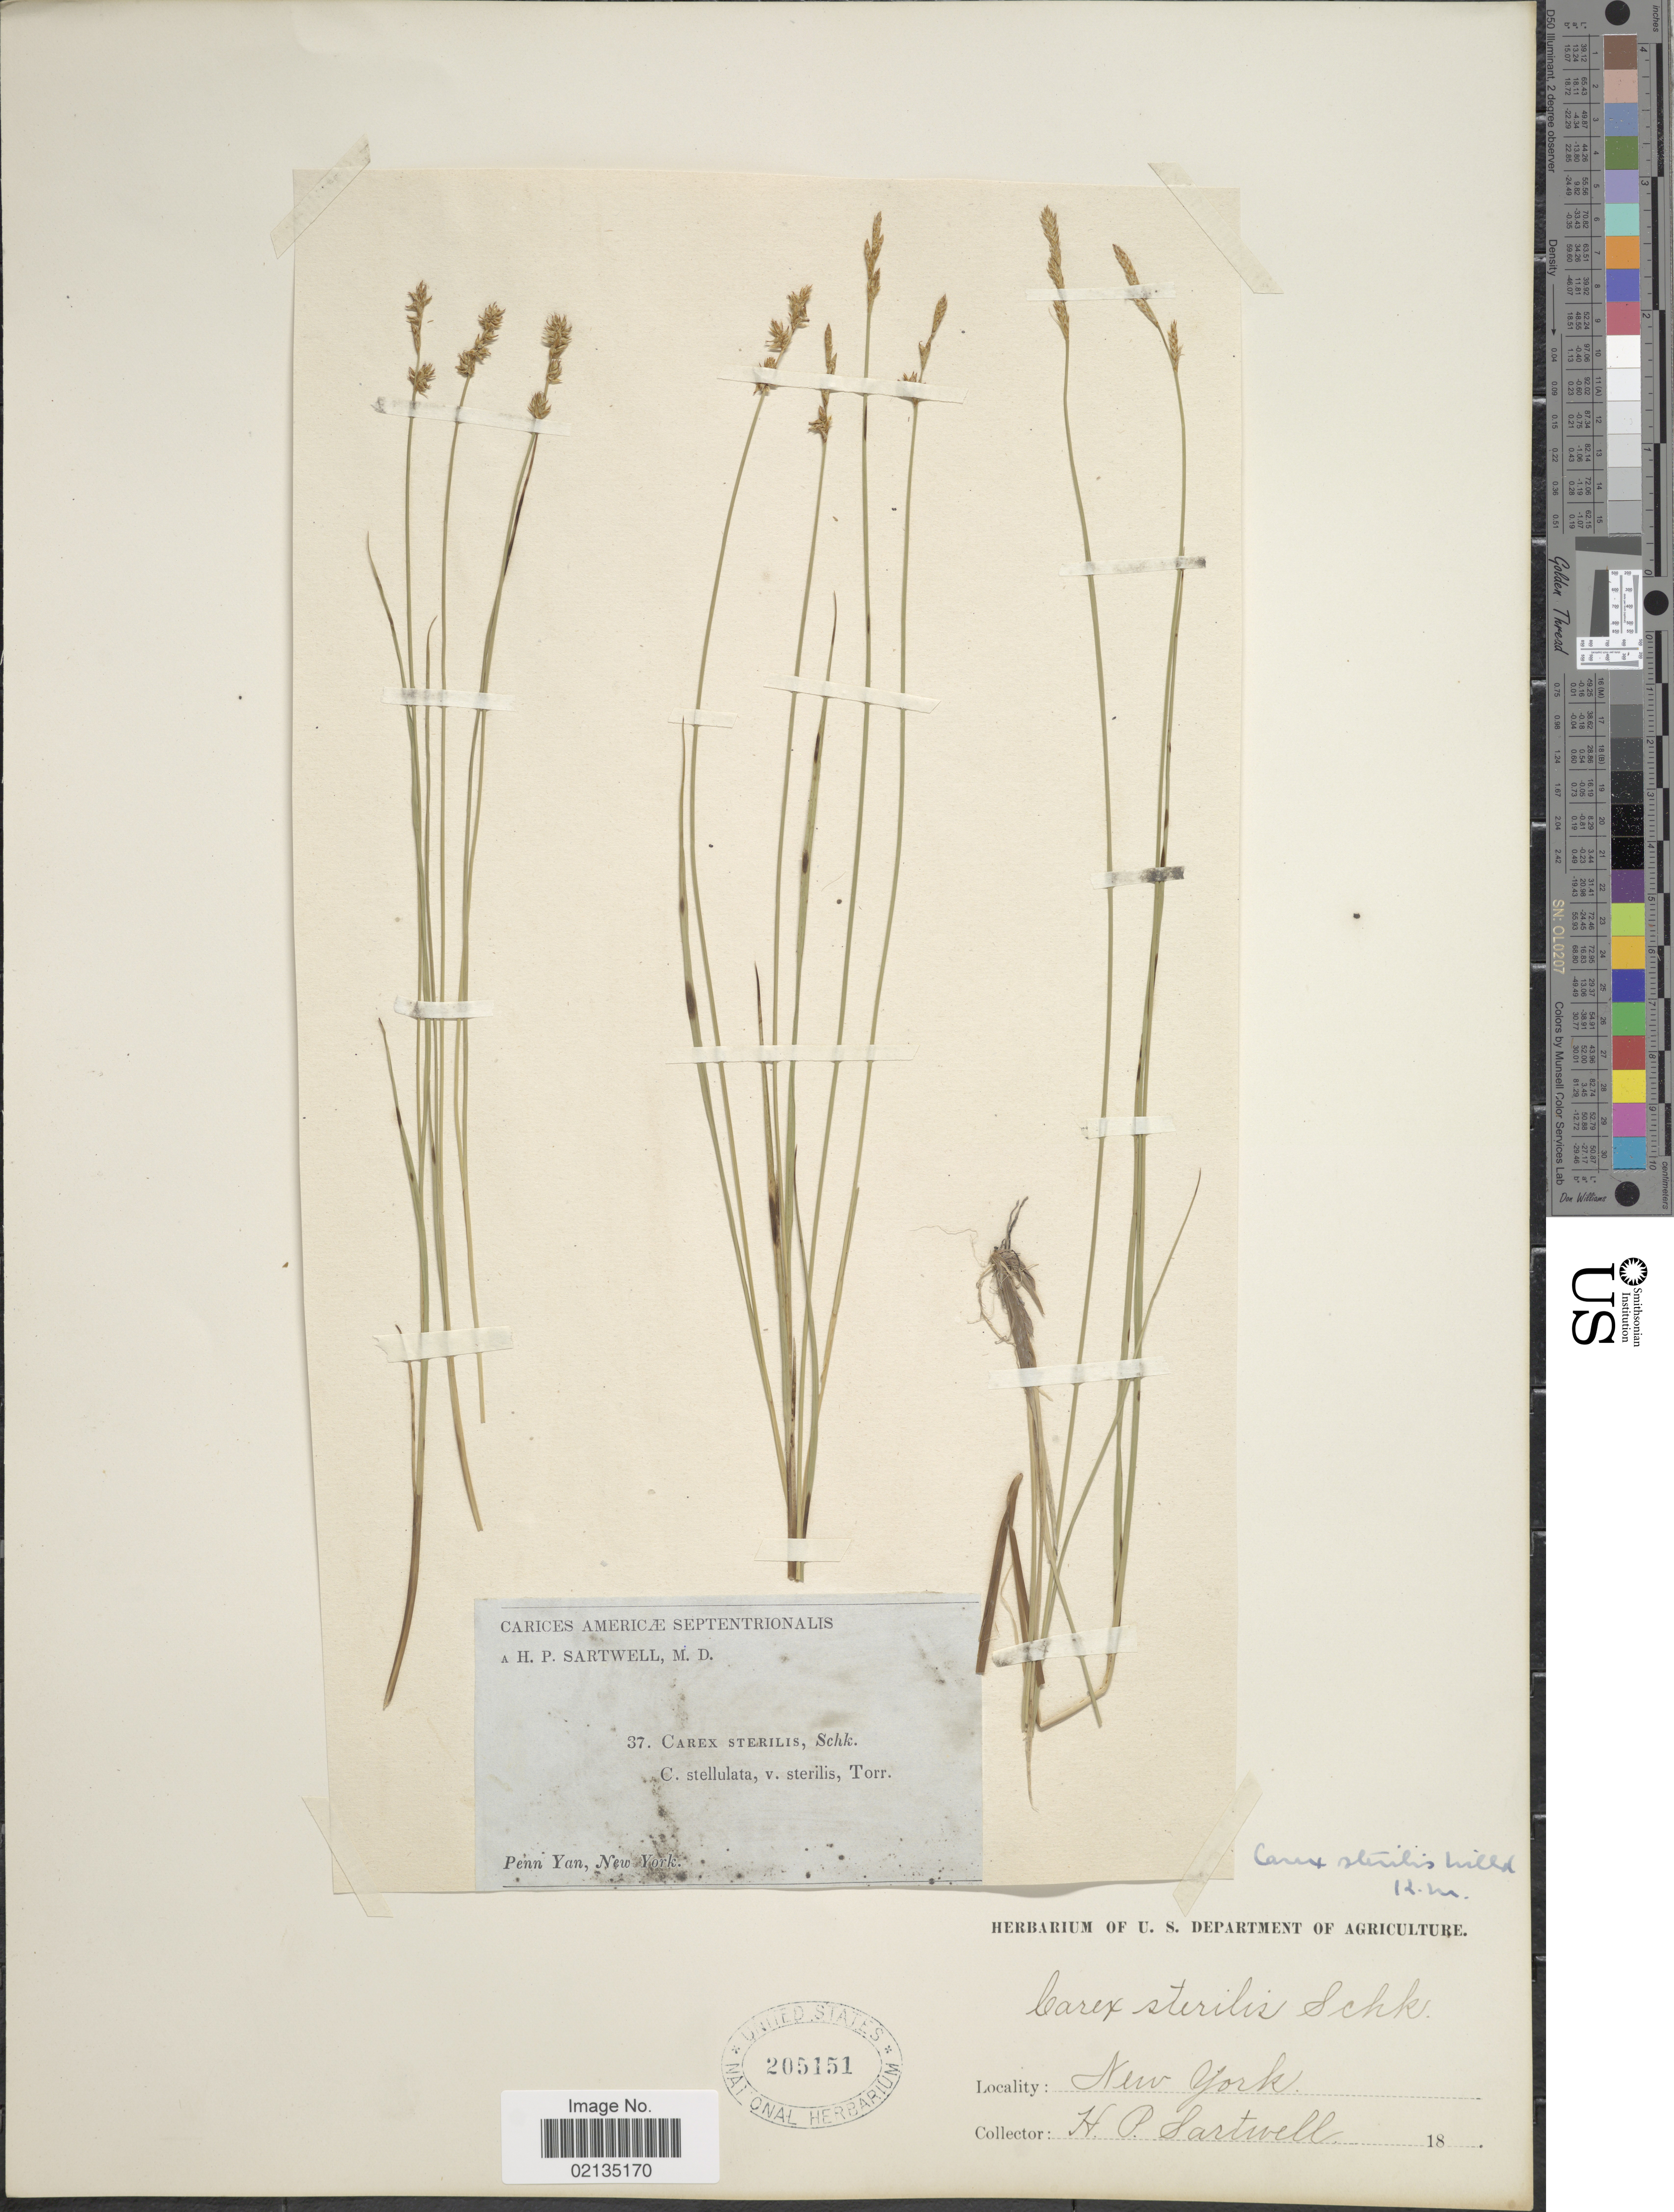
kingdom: Plantae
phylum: Tracheophyta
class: Liliopsida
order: Poales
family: Cyperaceae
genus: Carex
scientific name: Carex sterilis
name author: Willd.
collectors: H. P. Sartwell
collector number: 37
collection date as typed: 18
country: United States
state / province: New York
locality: Penn Yan, New York.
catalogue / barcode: US 205151